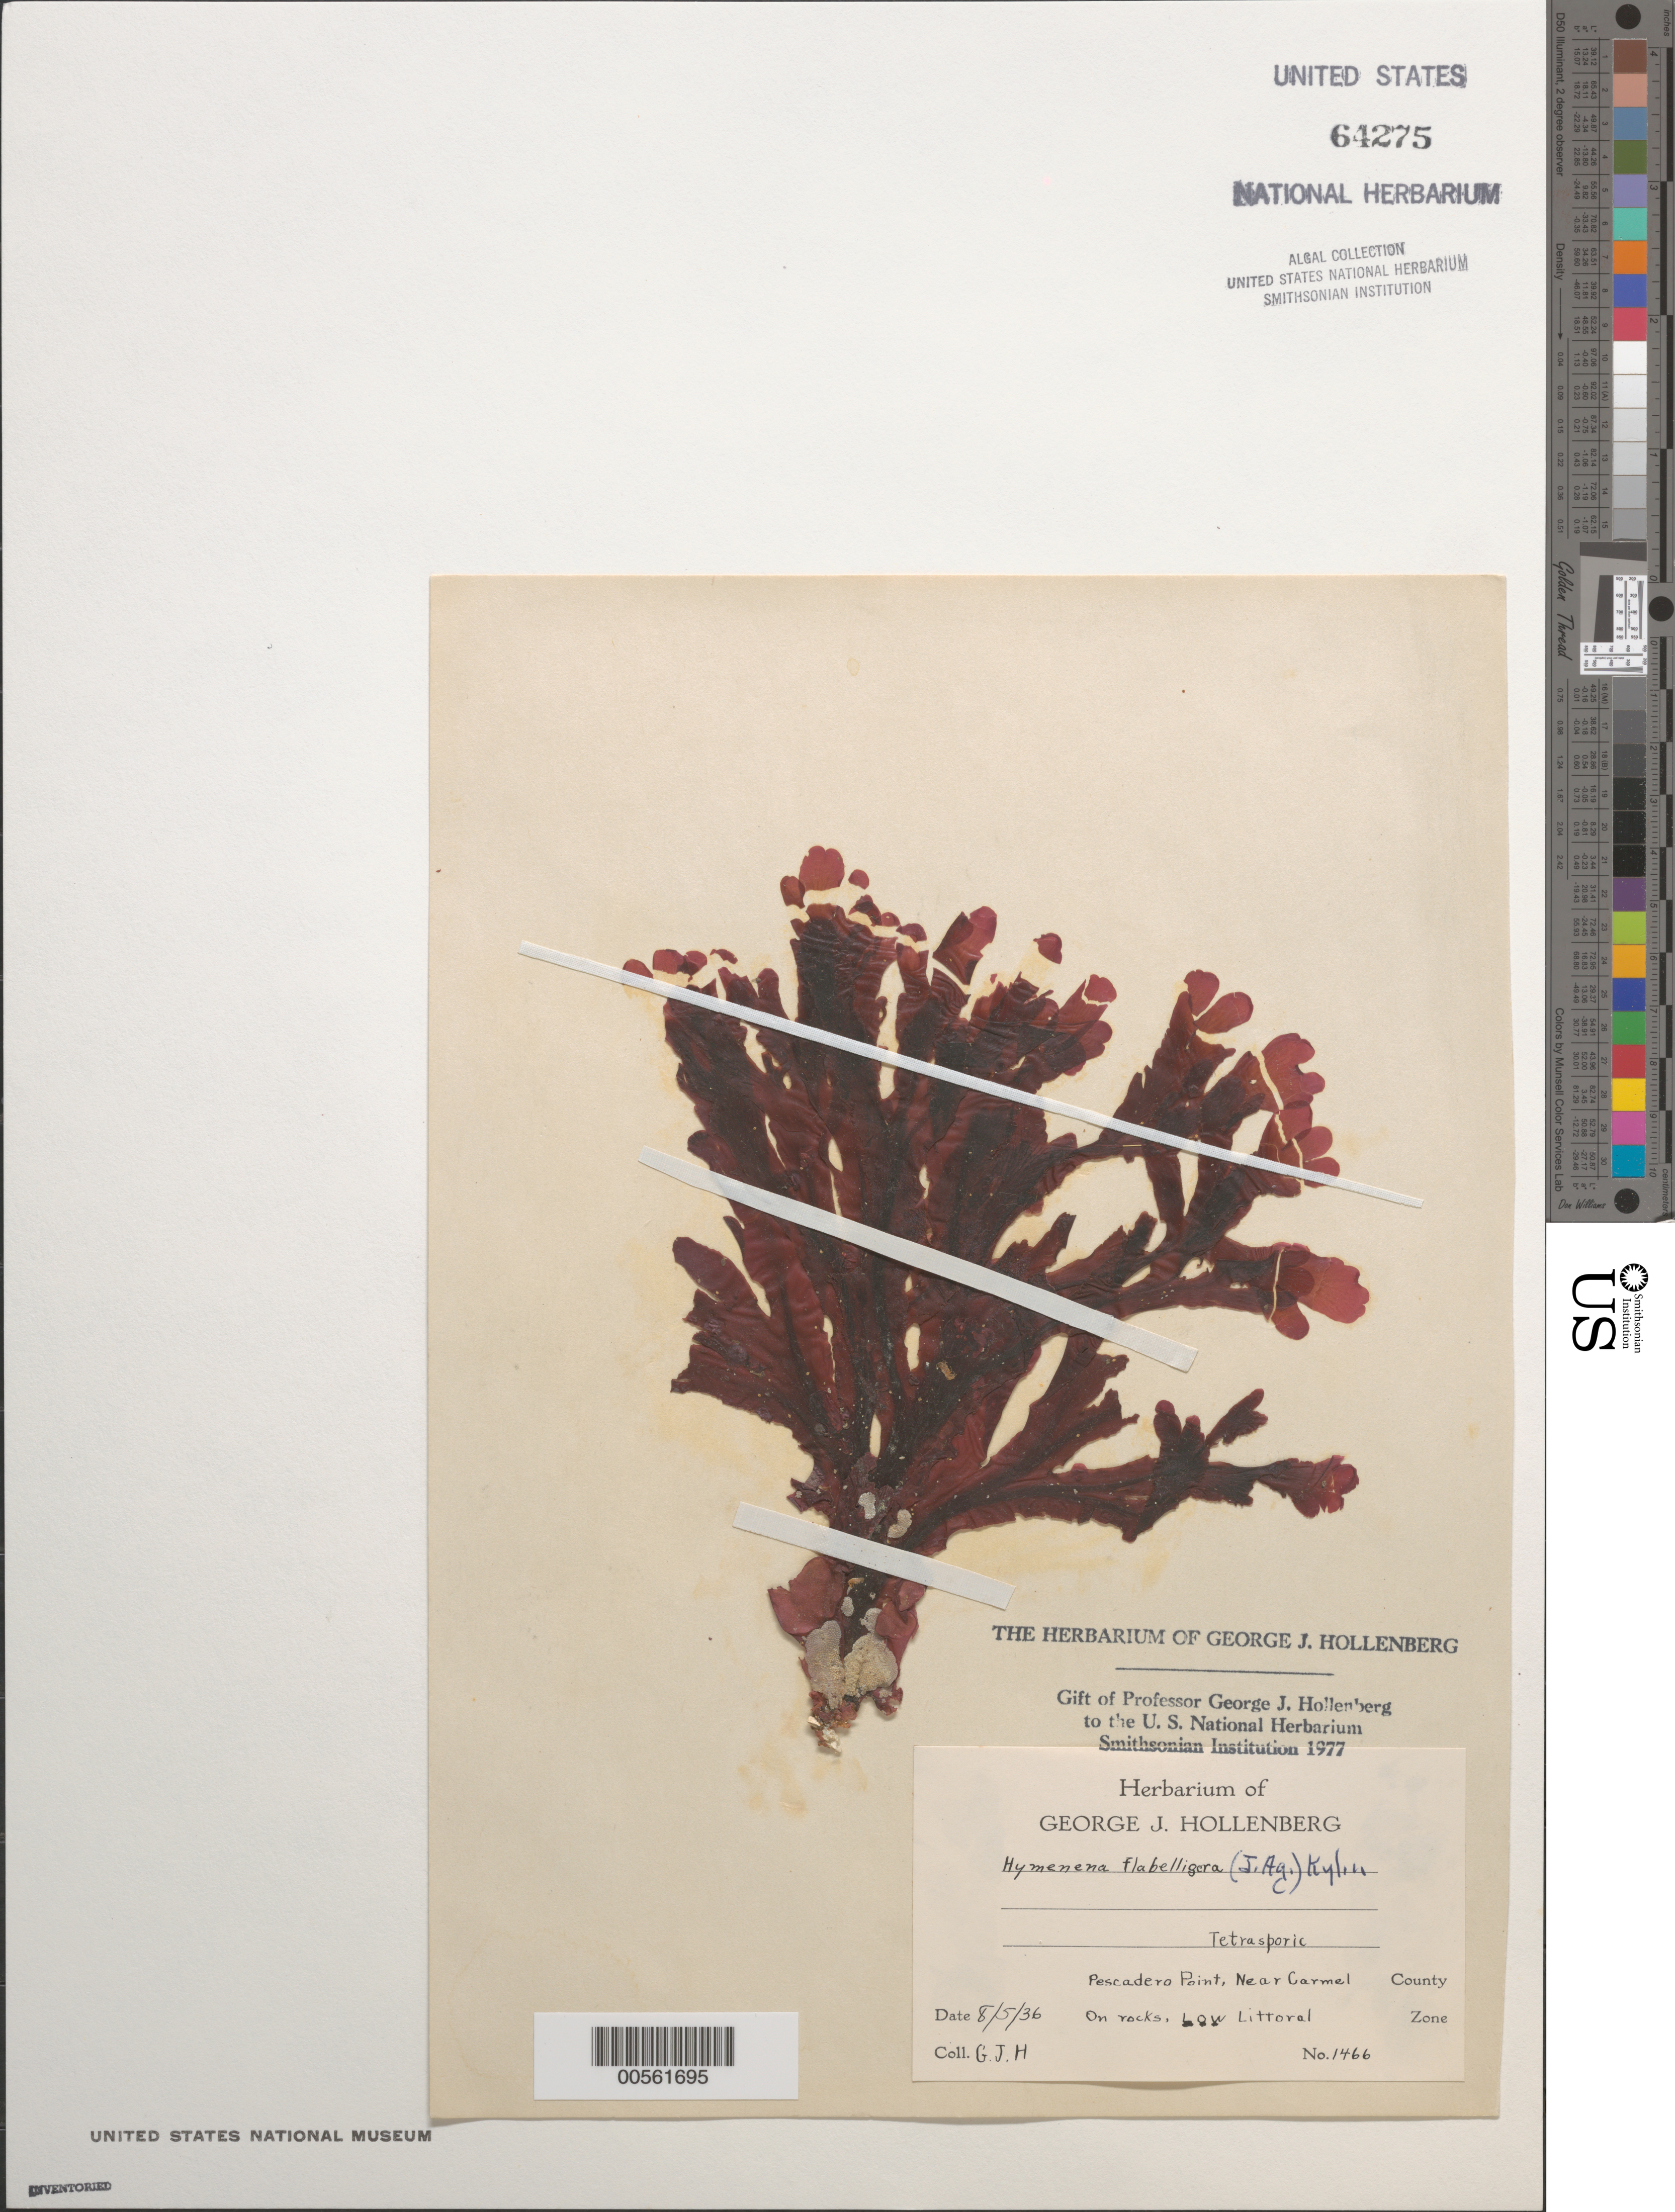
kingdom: Plantae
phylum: Rhodophyta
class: Florideophyceae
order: Ceramiales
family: Delesseriaceae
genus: Hymenena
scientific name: Hymenena flabelligera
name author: (J. Agardh) Kylin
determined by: Hollenberg, George J.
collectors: G. Hollenberg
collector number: GJH 1466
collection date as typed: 05 Aug 1936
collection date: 1936-08-05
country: United States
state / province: California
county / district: Monterey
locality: Pescadero Point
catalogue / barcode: US 64275